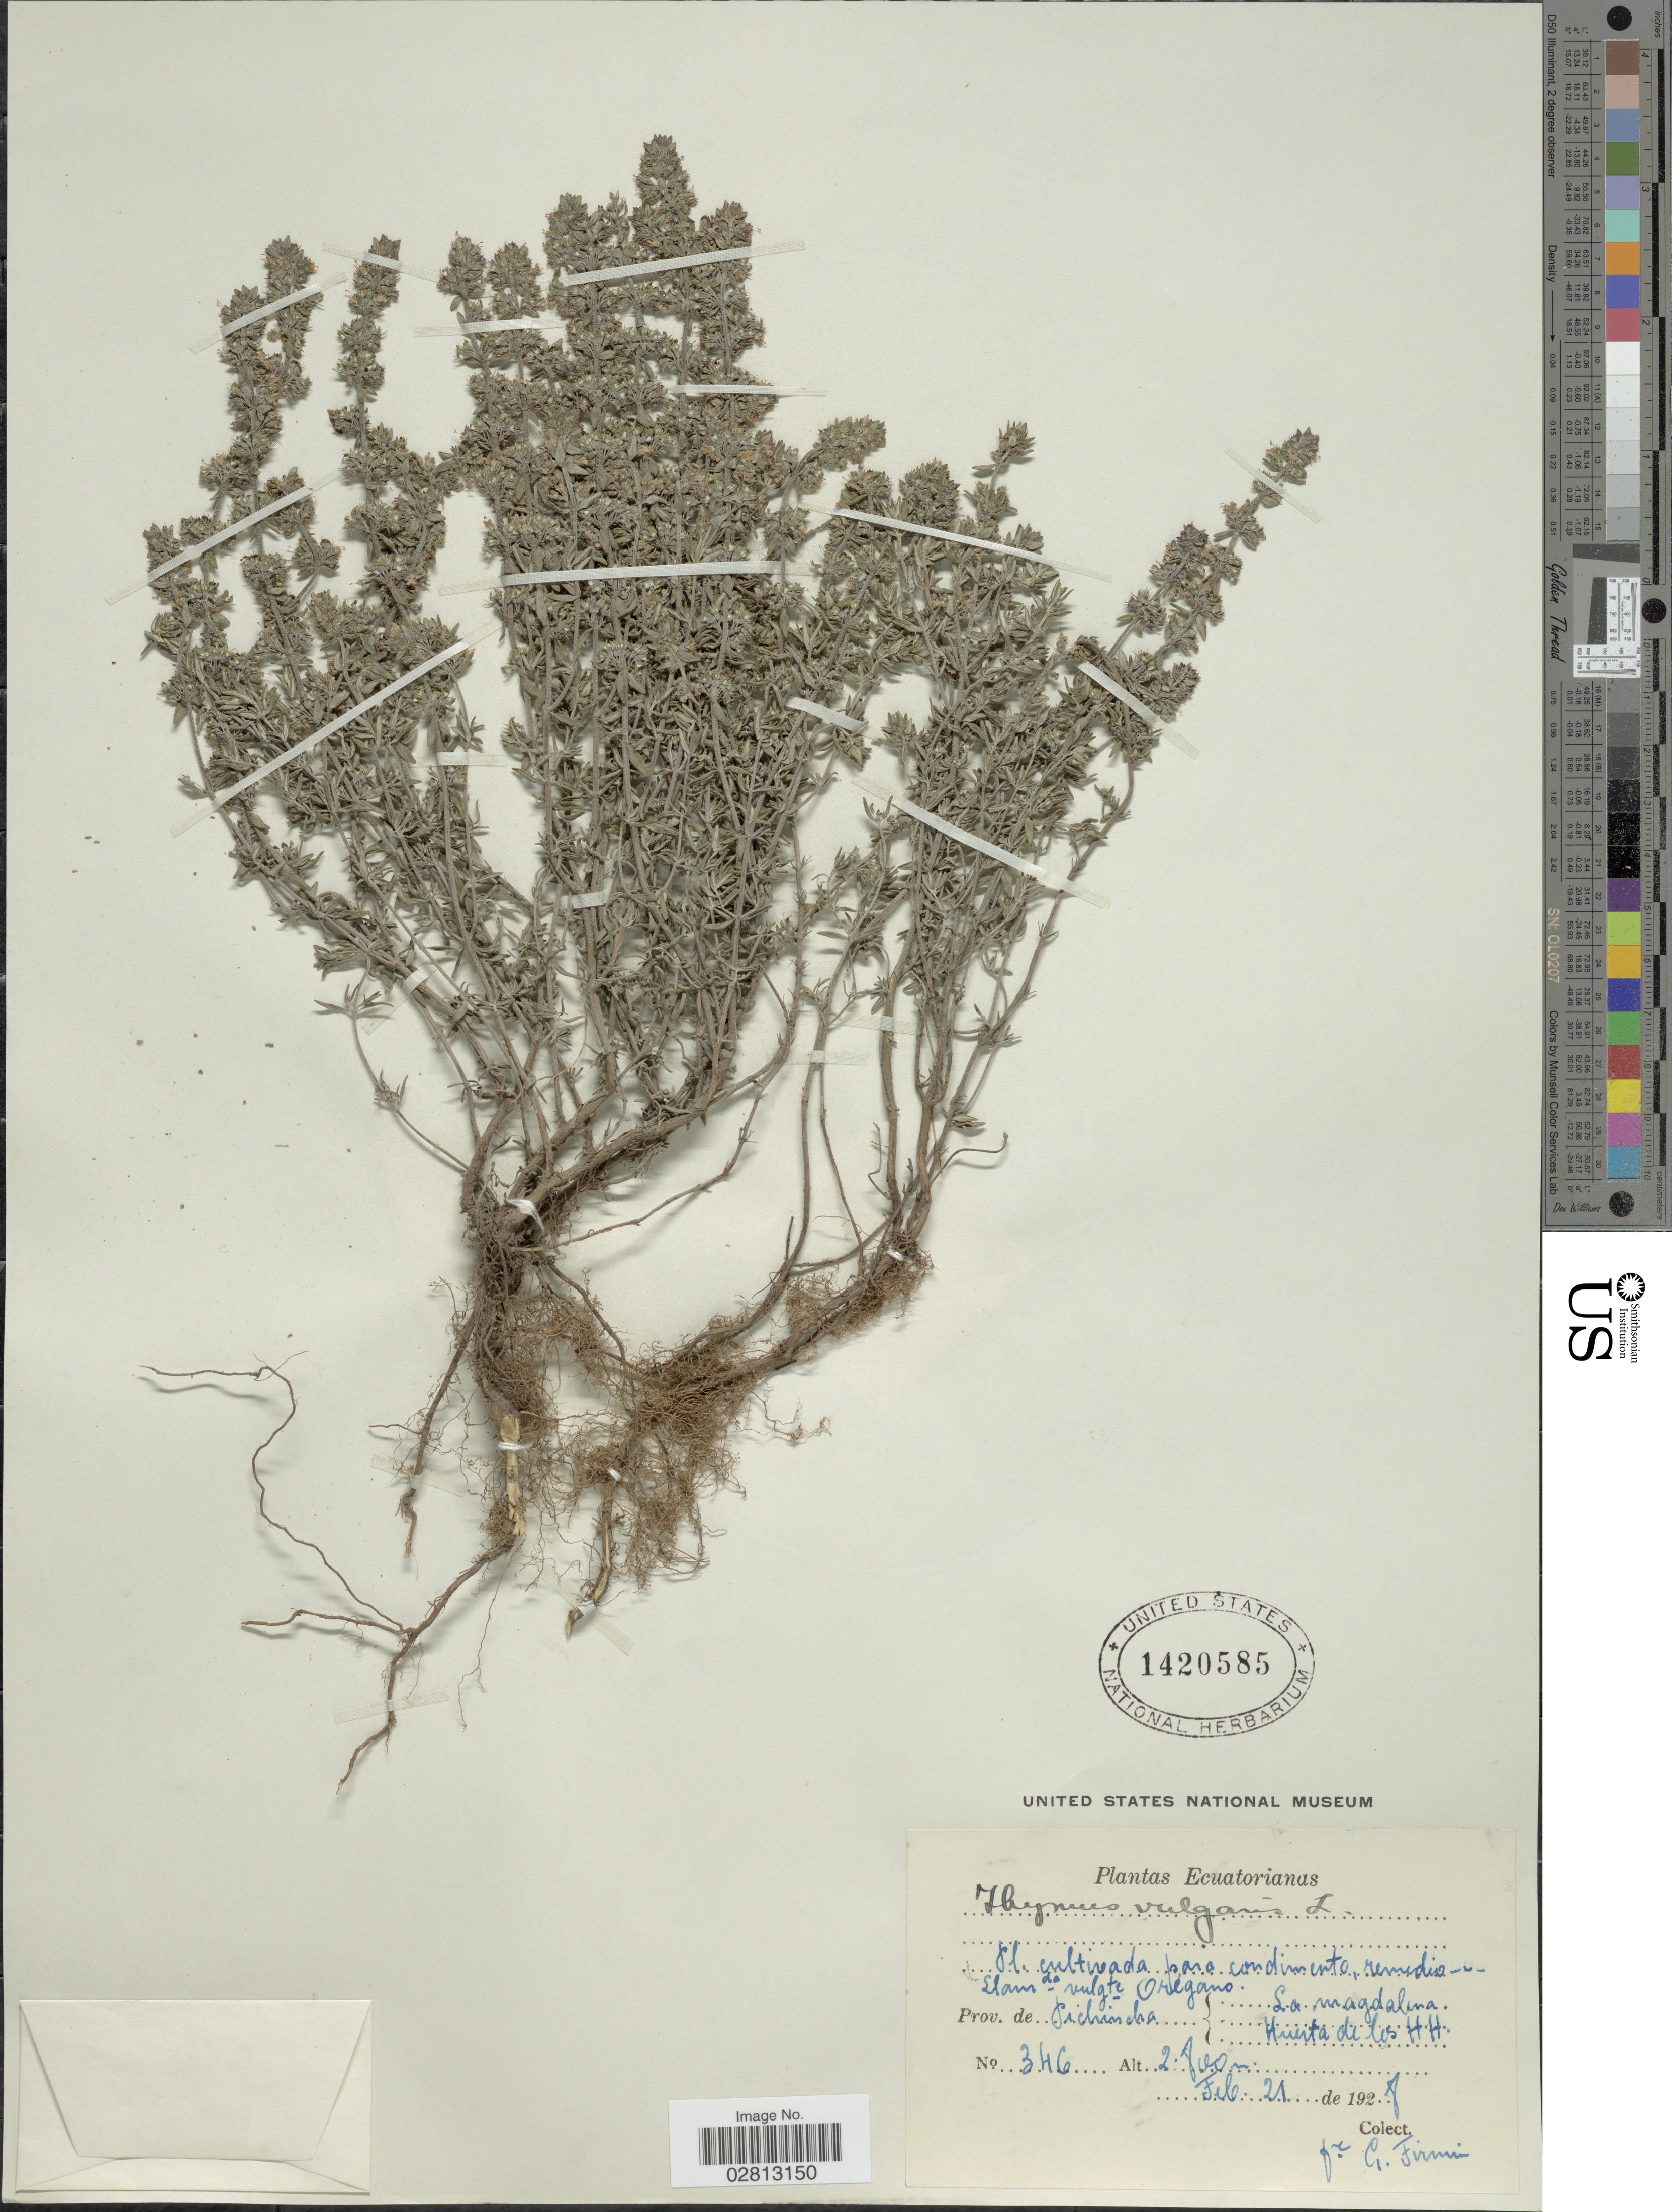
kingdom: Plantae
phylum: Tracheophyta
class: Magnoliopsida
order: Lamiales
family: Lamiaceae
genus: Thymus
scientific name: Thymus vulgaris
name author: L.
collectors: F. Firmin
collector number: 346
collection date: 1928-02-21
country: Ecuador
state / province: Pichincha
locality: Llam da vulgte Oregano, La Magdalena, Huerta de los H.H.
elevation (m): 2800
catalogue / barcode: US 1420585